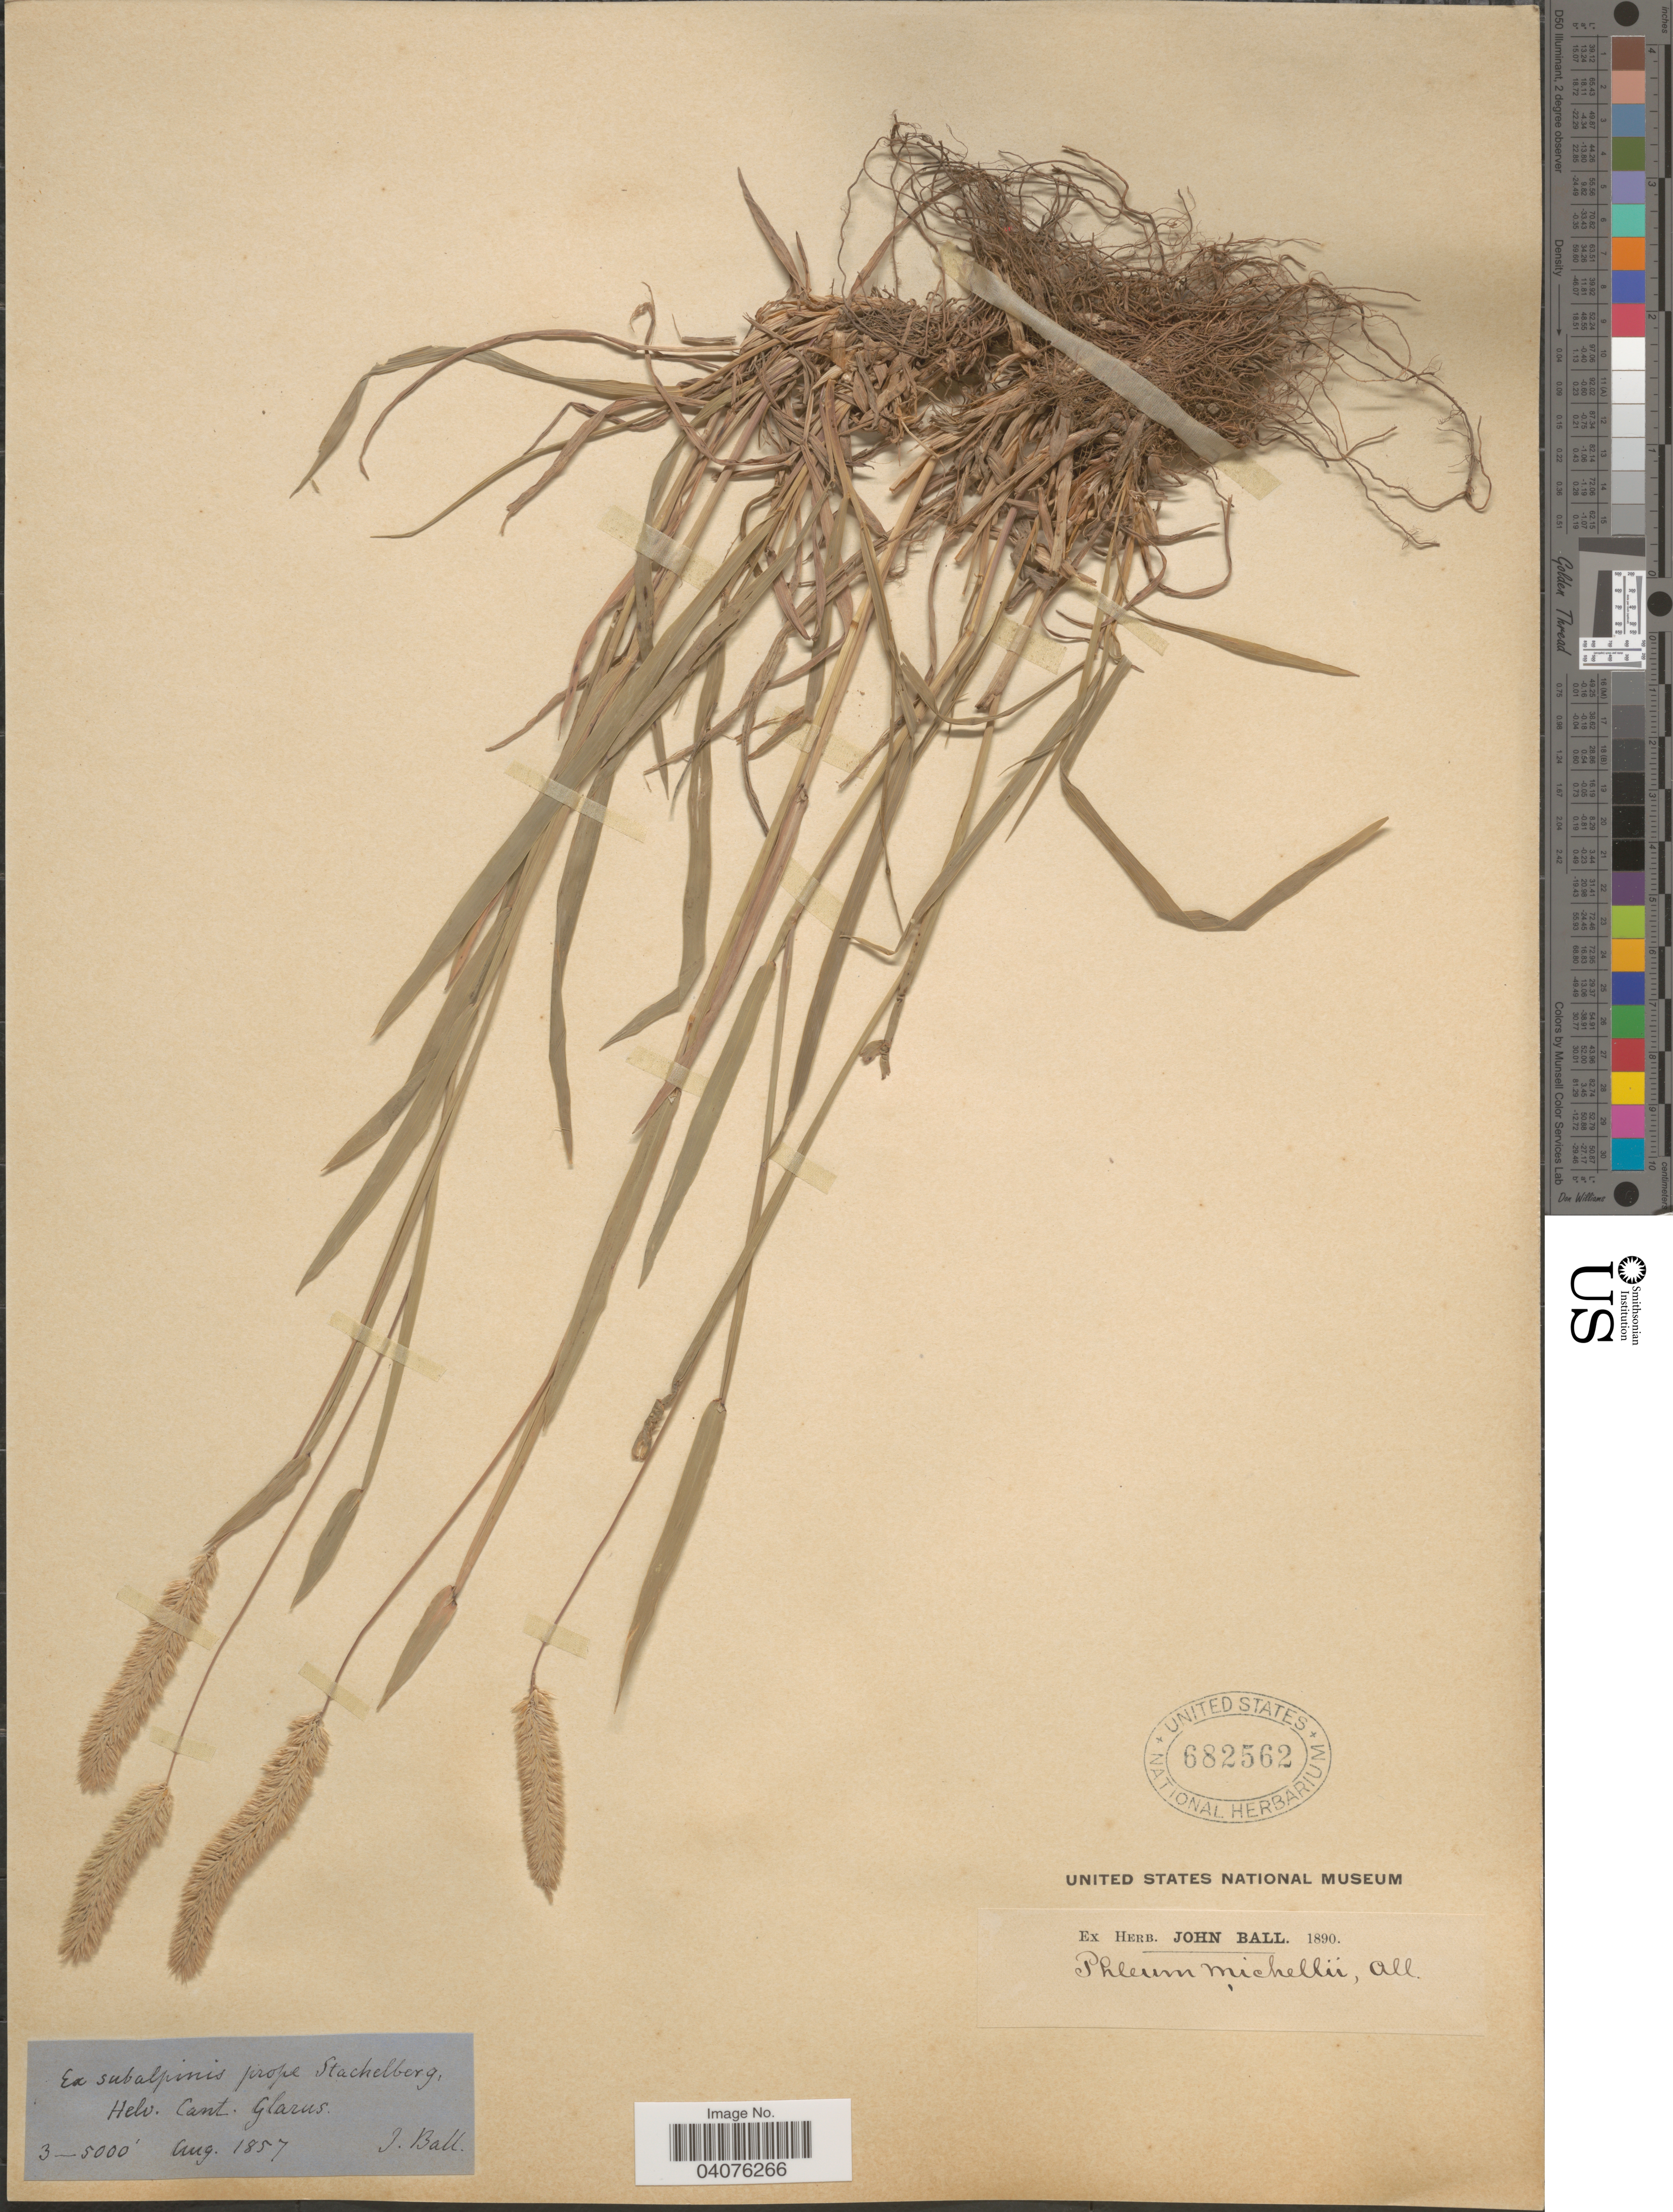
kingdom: Plantae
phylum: Tracheophyta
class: Liliopsida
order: Poales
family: Poaceae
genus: Phleum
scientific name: Phleum michelii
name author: All.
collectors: J. Ball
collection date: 1857-08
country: Switzerland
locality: Ex subalpinis prope Stachelberg, Helv. Cant. Glarus.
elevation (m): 914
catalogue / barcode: US 682562